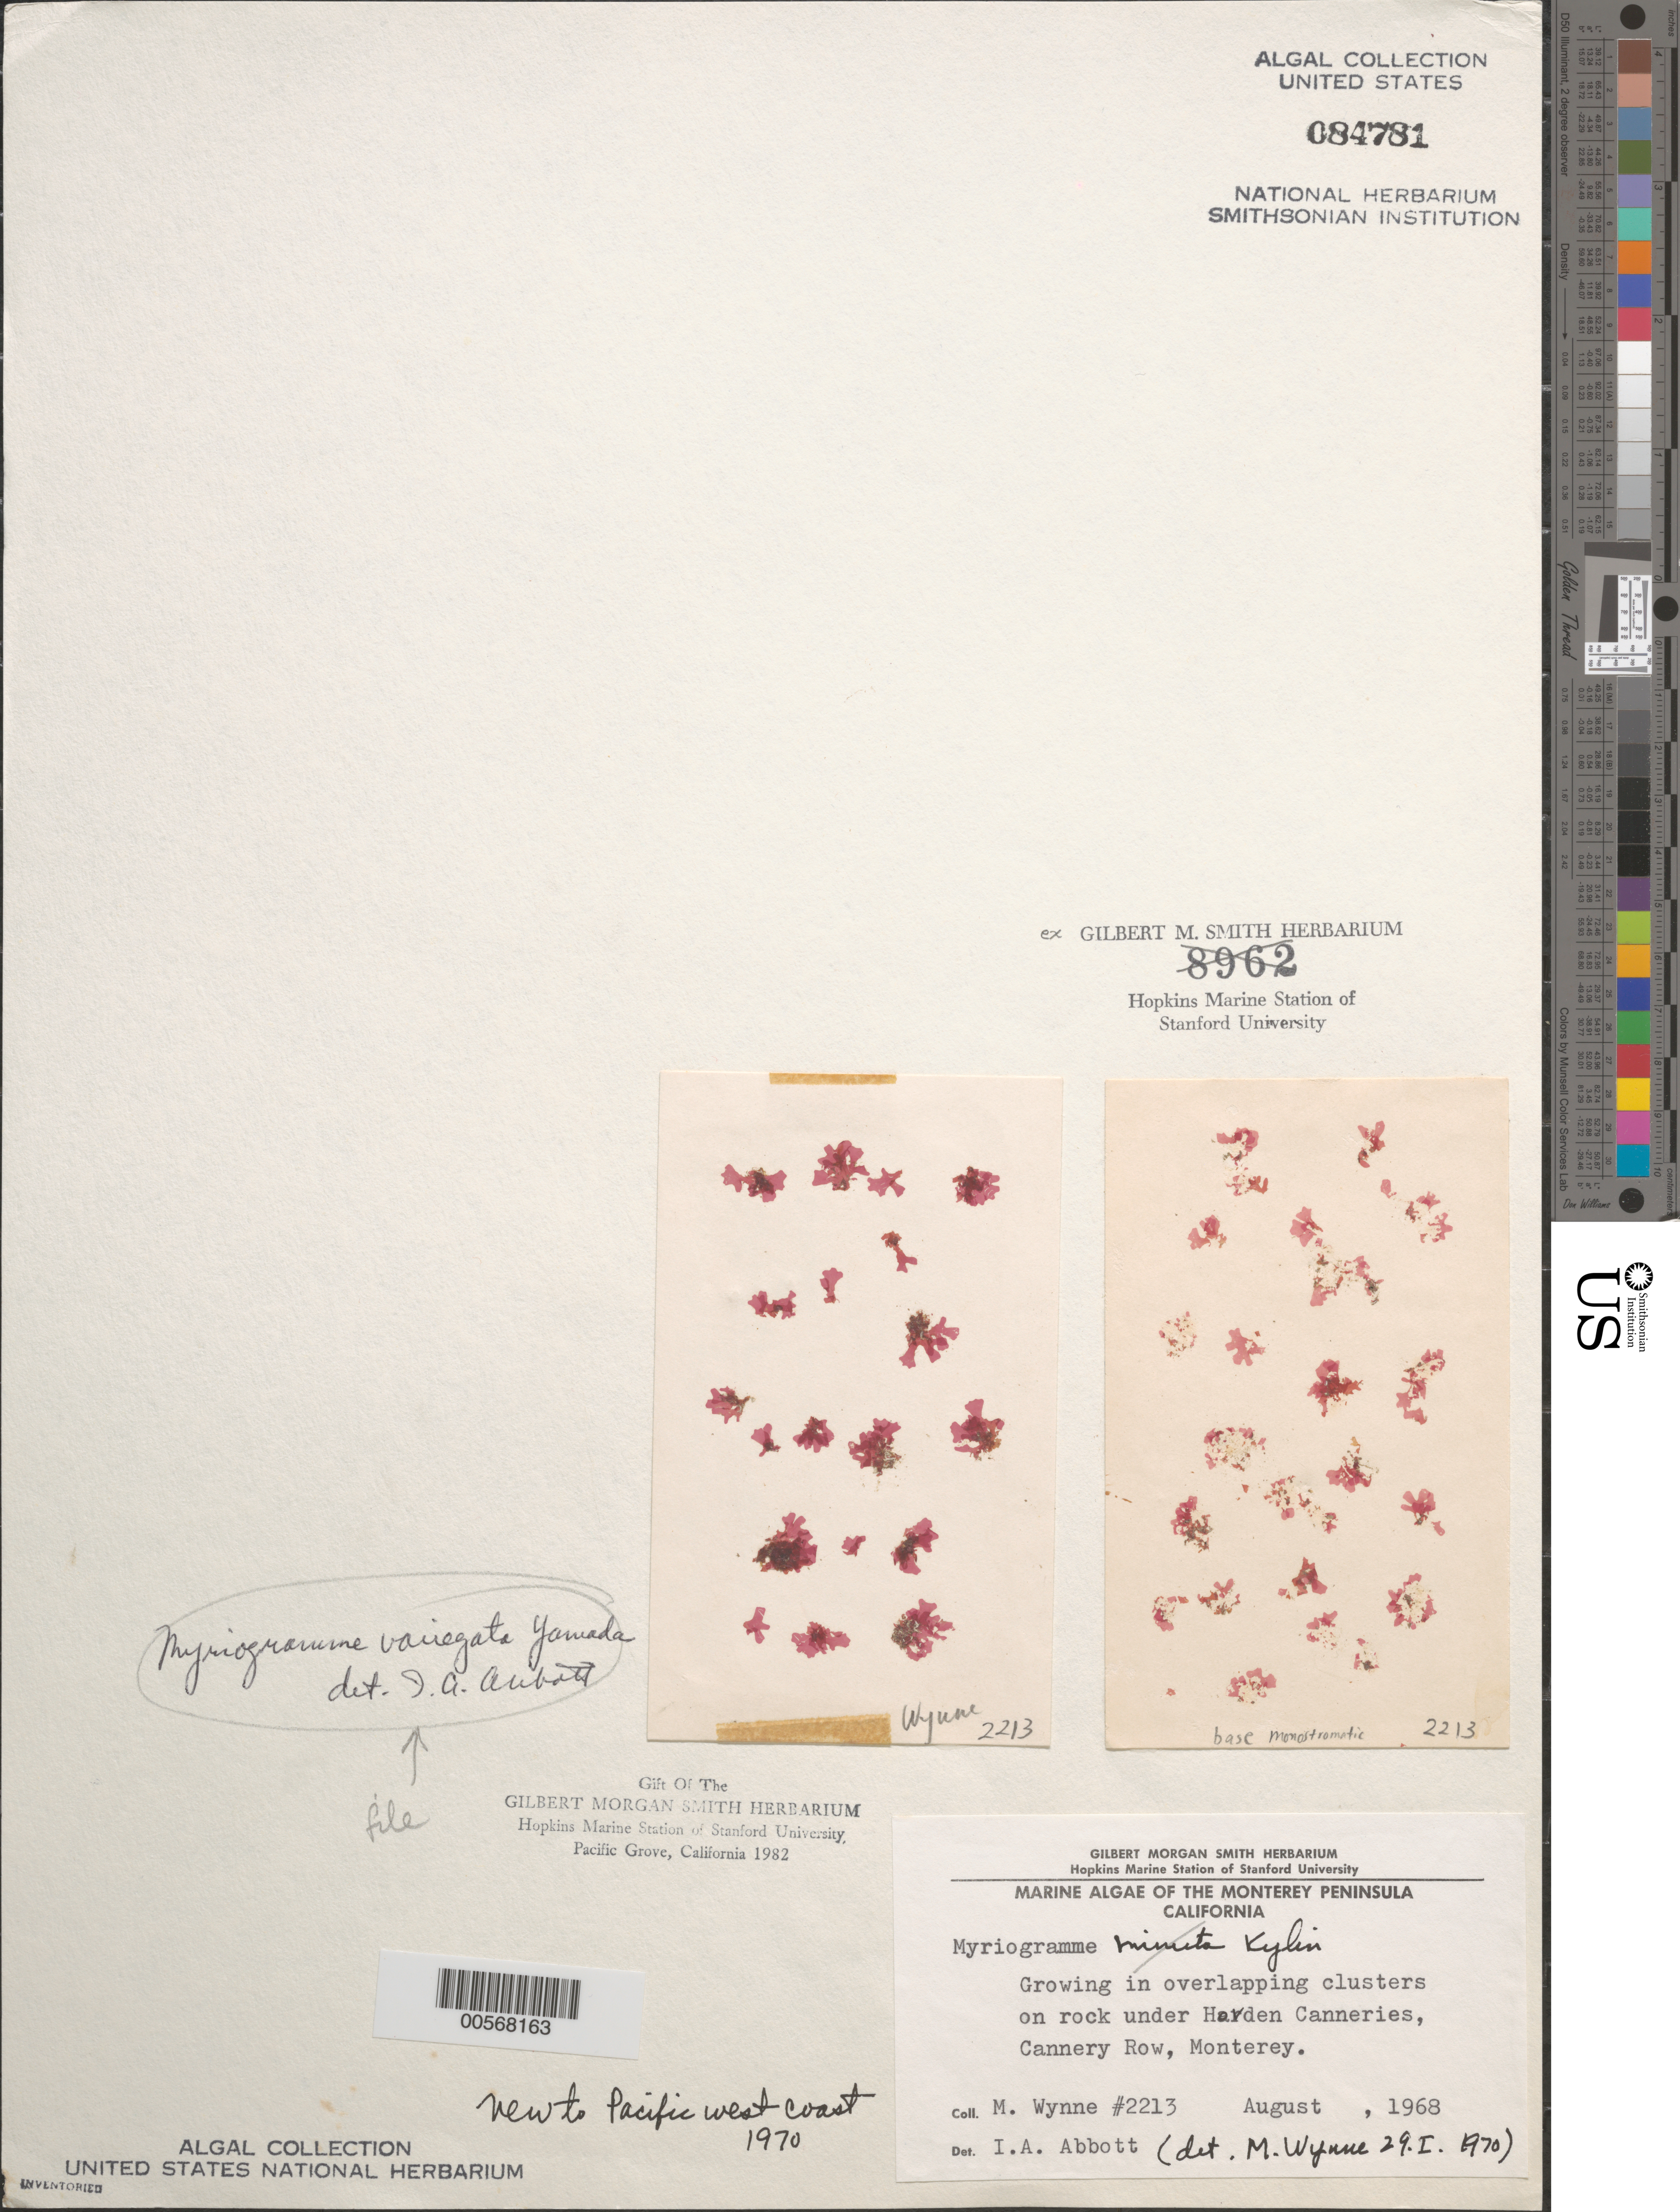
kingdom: Plantae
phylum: Rhodophyta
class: Florideophyceae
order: Ceramiales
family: Delesseriaceae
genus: Myriogramme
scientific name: Myriogramme variegata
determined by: Abbott, Isabella A.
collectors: M.J. Wynne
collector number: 2213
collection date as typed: Aug 1968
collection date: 1968-08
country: United States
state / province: California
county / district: Monterey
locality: Monterey, Cannery Row, under Hovden Canneries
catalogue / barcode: US 84781